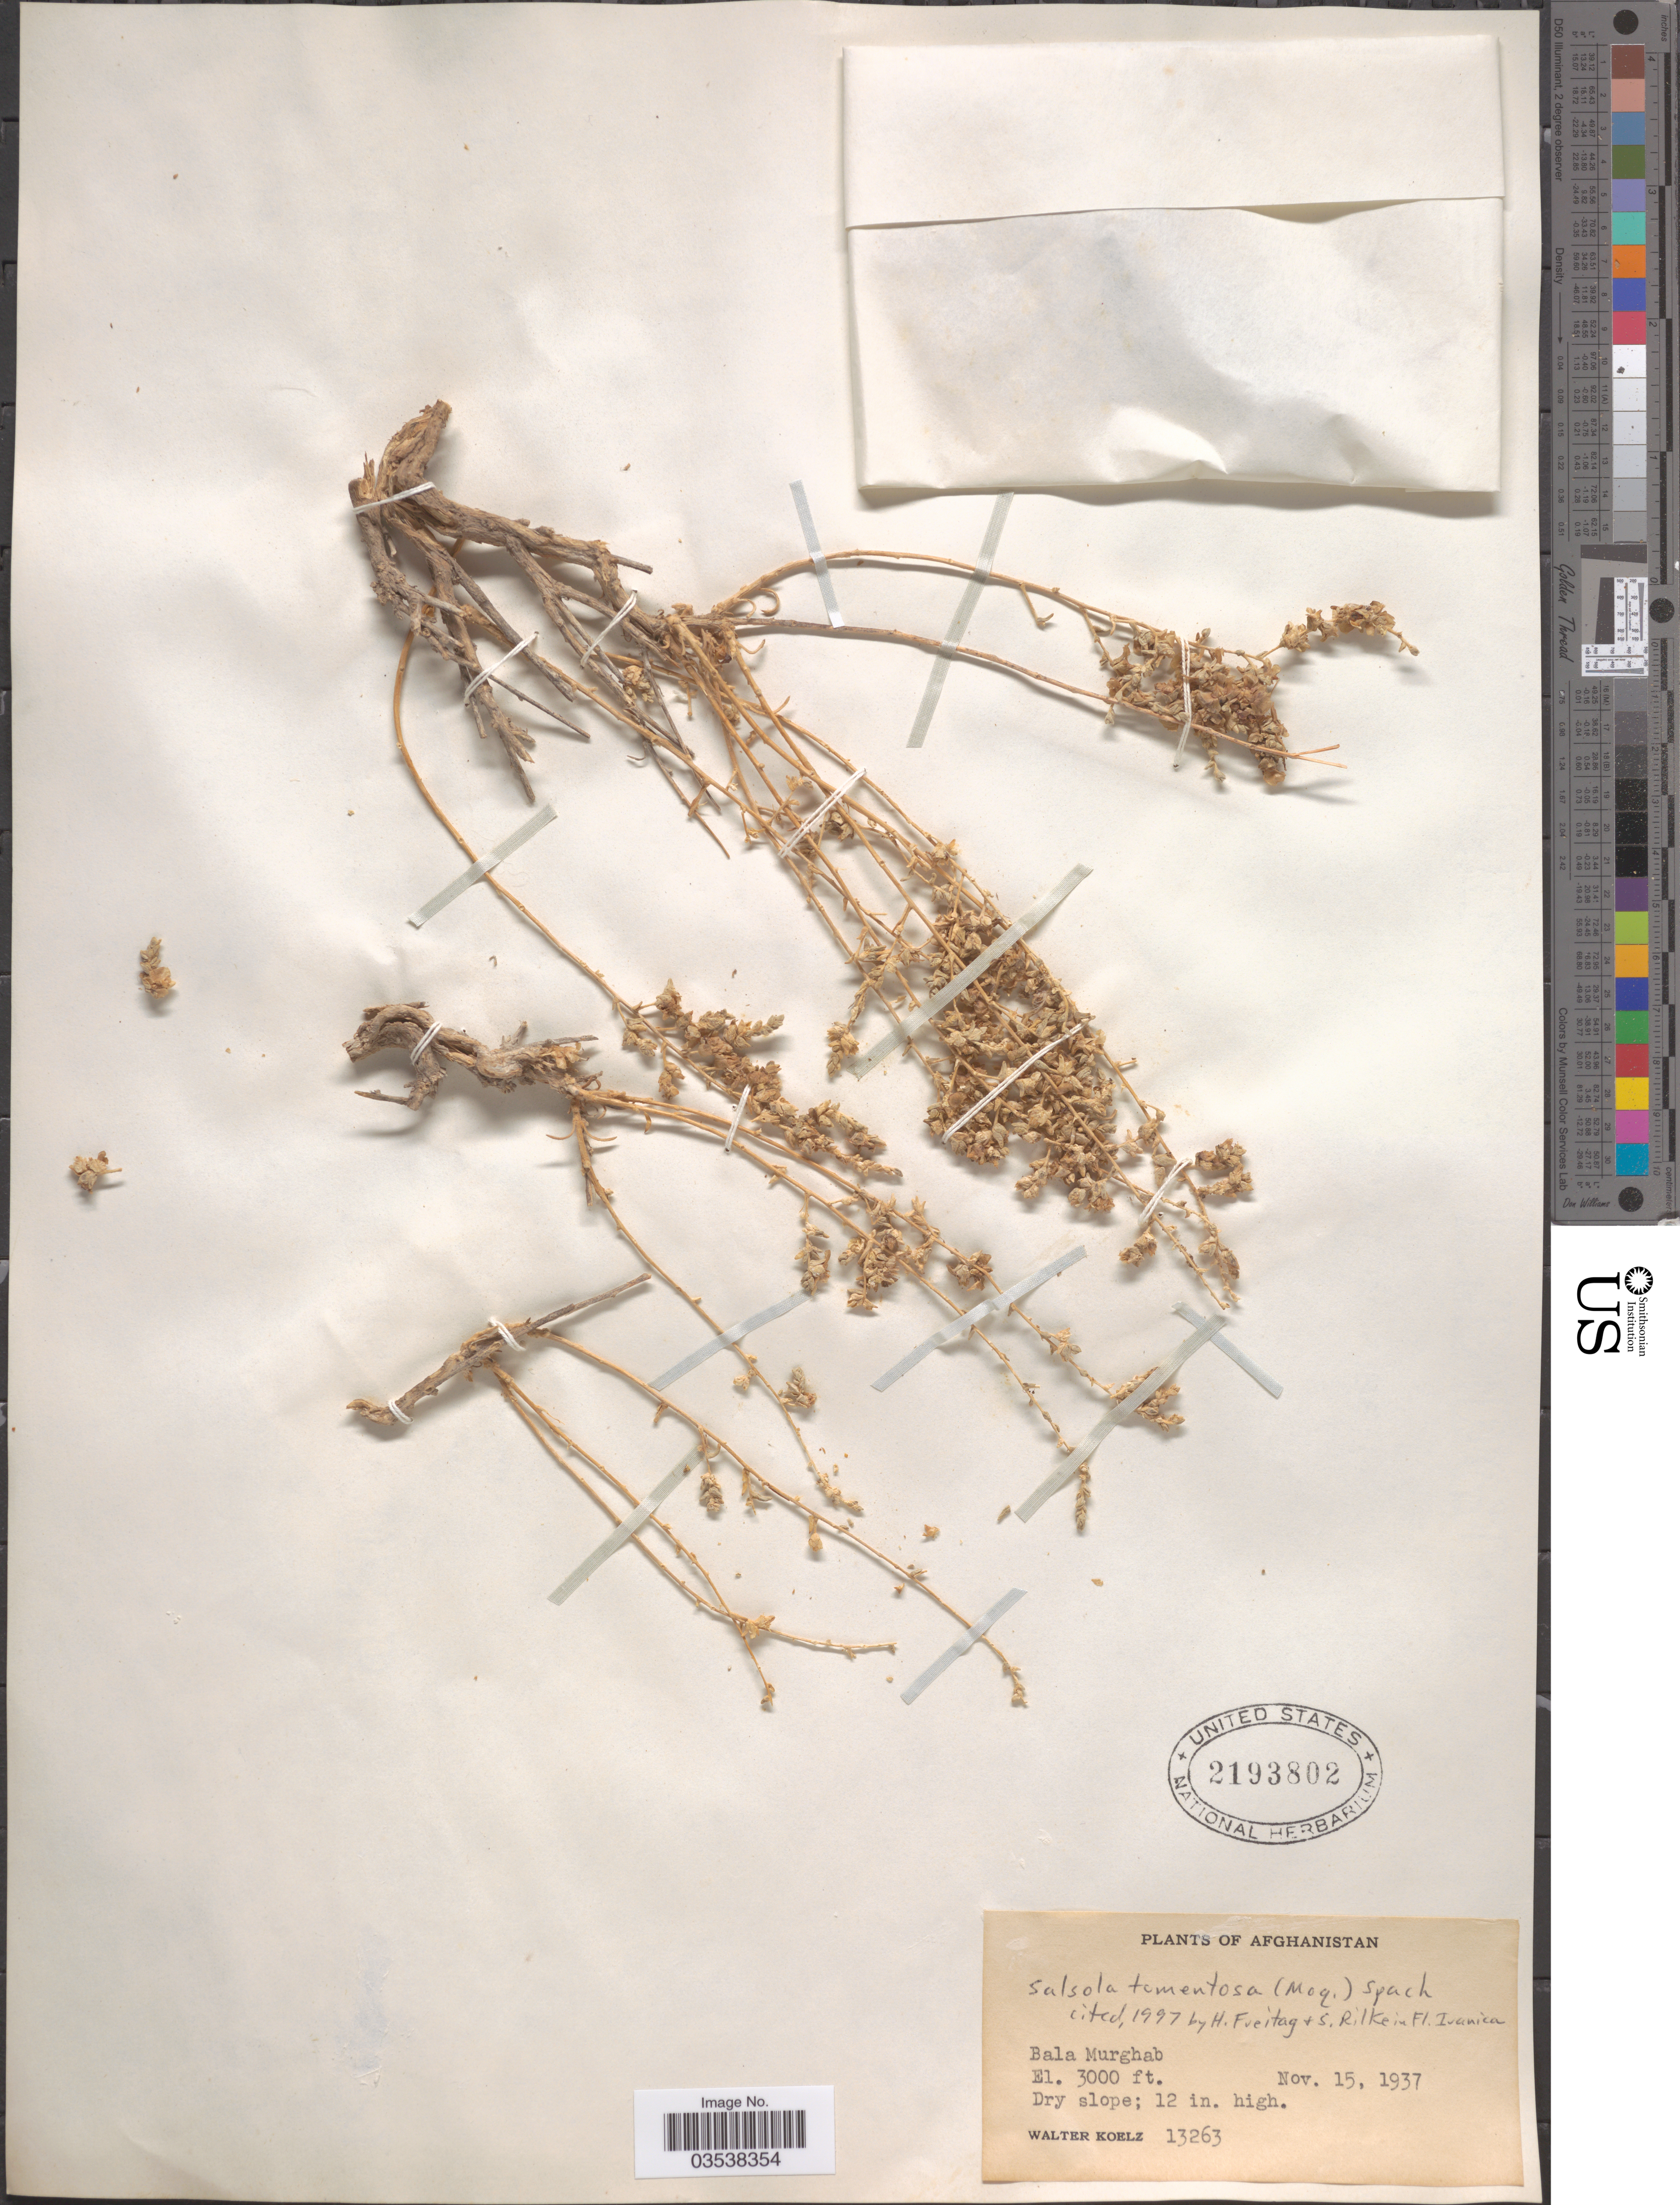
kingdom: Plantae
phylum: Tracheophyta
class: Magnoliopsida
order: Caryophyllales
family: Amaranthaceae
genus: Kaviria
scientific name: Kaviria tomentosa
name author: (Moq.) Akhani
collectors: W. N. Koelz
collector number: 13263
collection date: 1937-11-15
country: Afghanistan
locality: Bala Murghab.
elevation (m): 914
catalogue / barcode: US 2193802